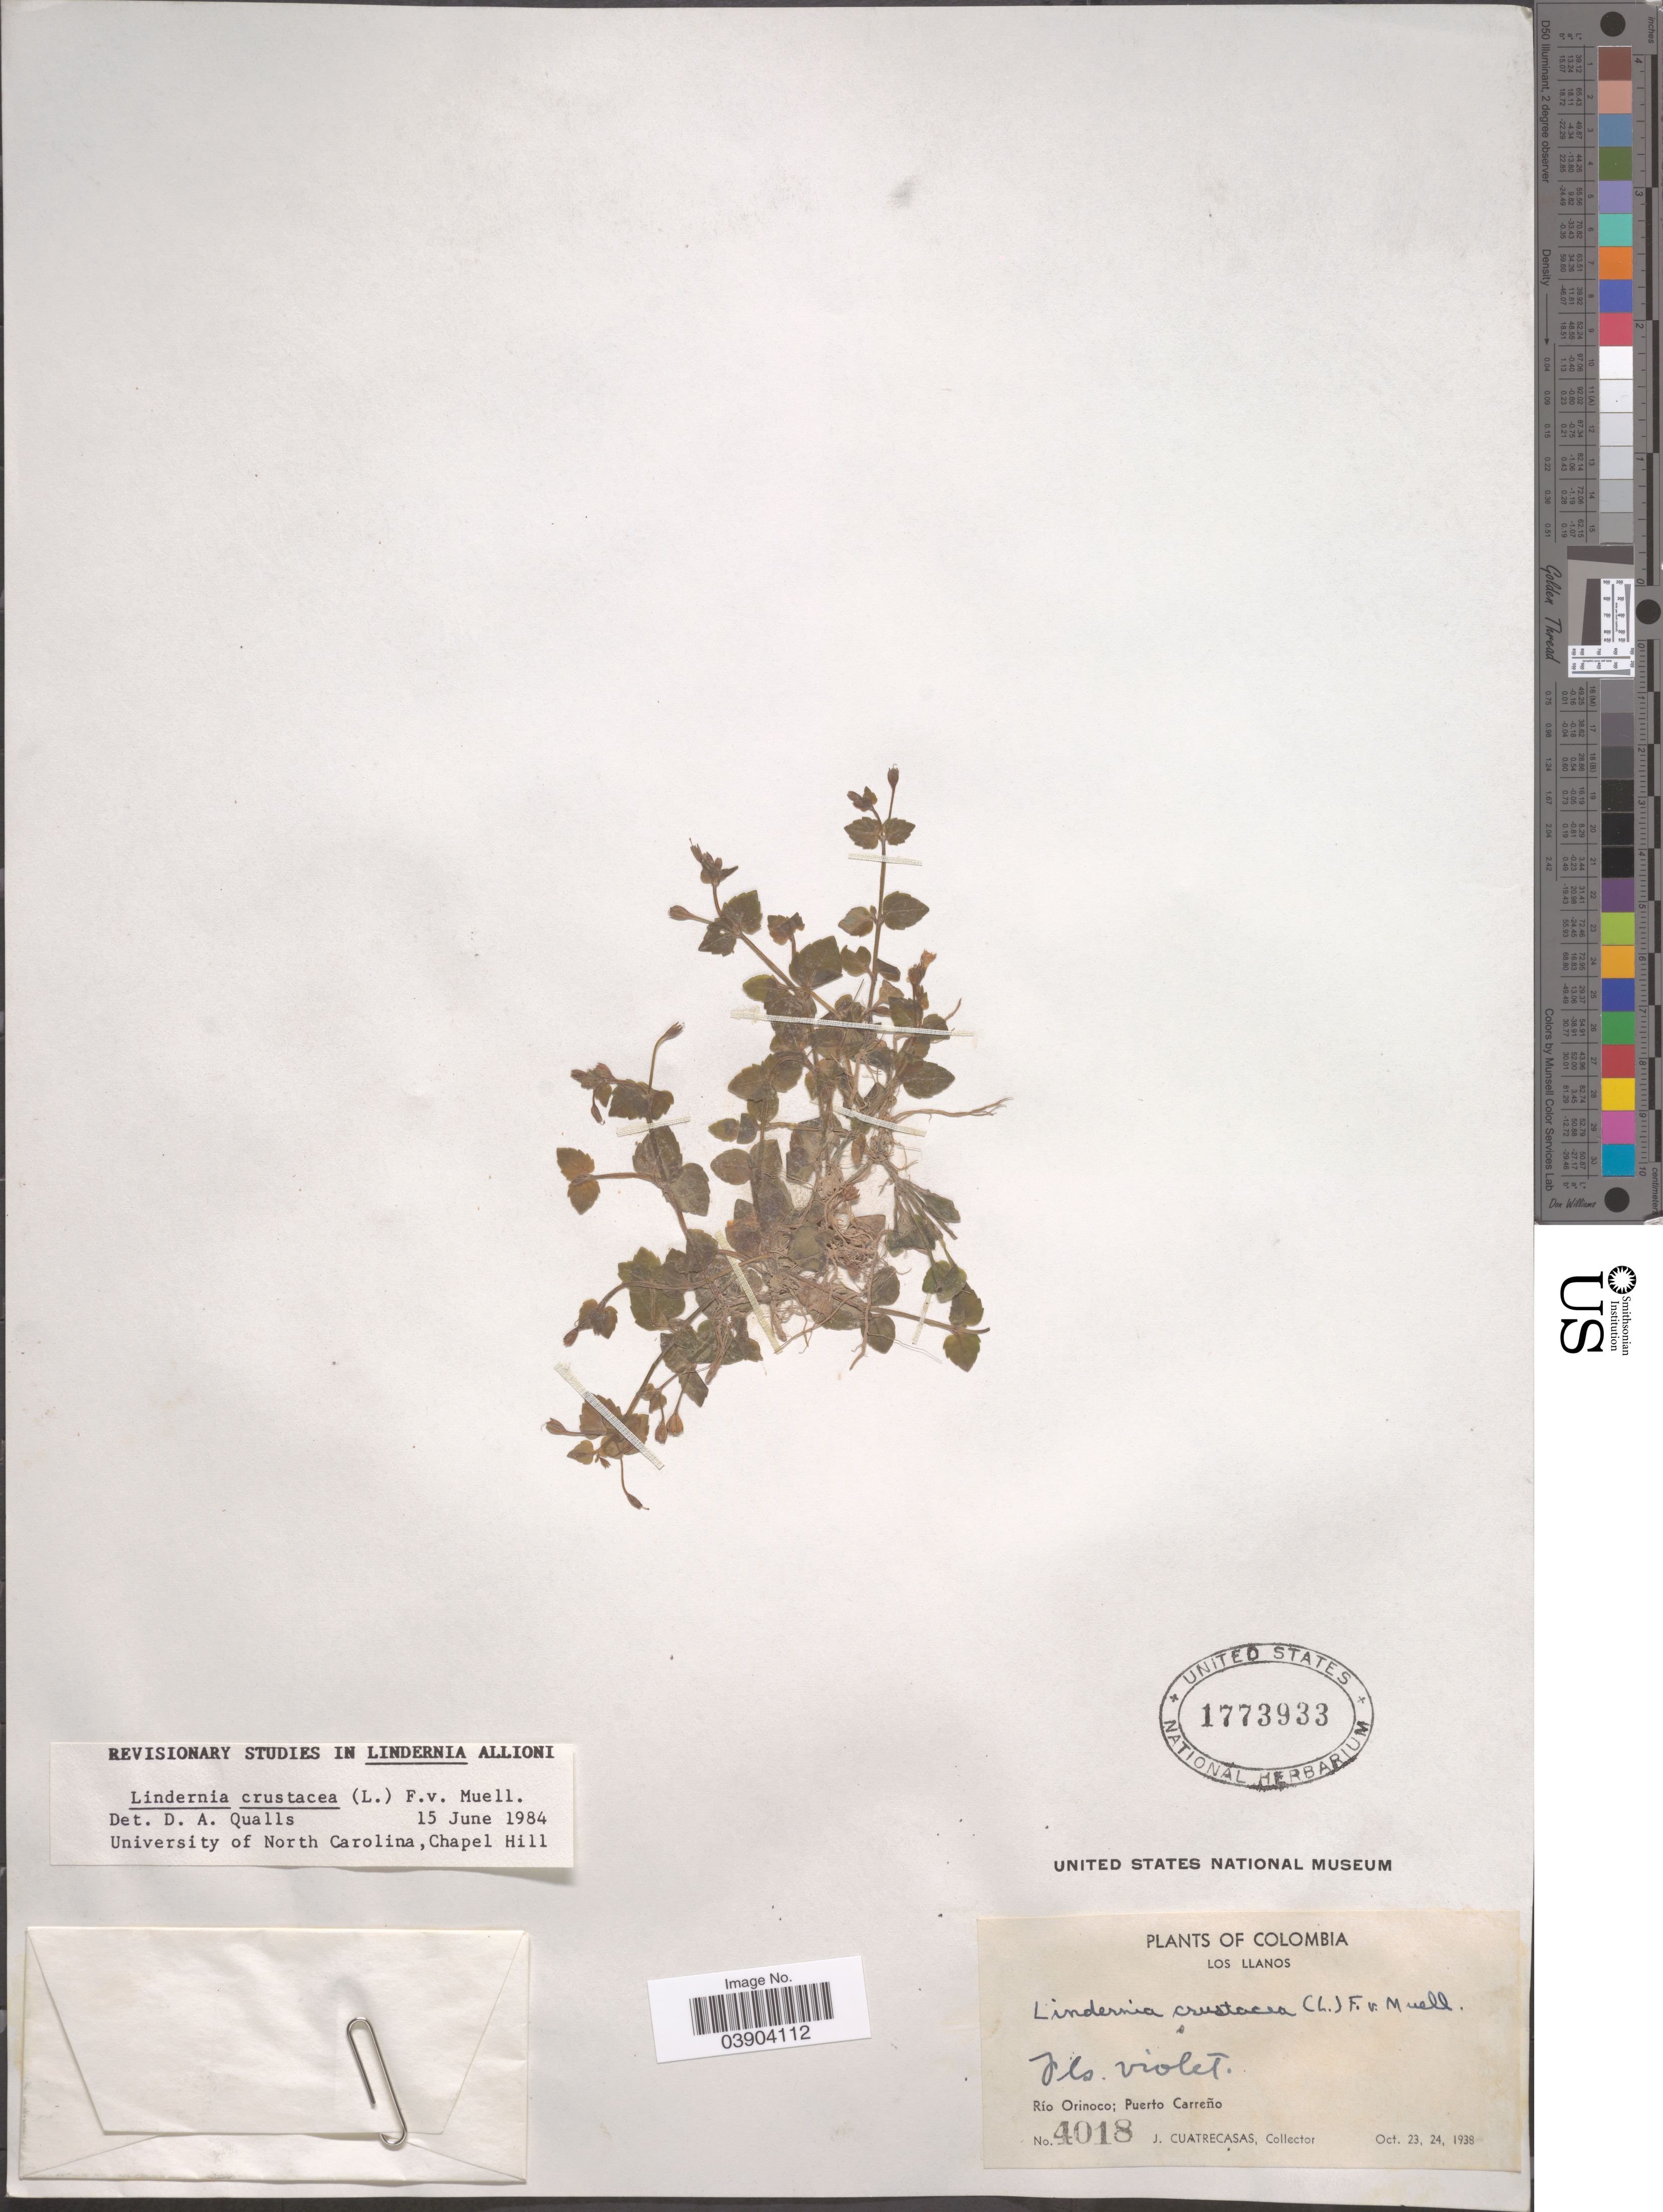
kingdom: Plantae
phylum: Tracheophyta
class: Magnoliopsida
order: Lamiales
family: Linderniaceae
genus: Lindernia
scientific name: Lindernia crustacea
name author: (L.) F. Muell.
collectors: J. Cuatrecasas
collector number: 4018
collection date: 1938-10-23/1938-10-24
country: Colombia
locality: Los Llanos. Río Orinoco; Puerto Carreño.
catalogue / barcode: US 1773933